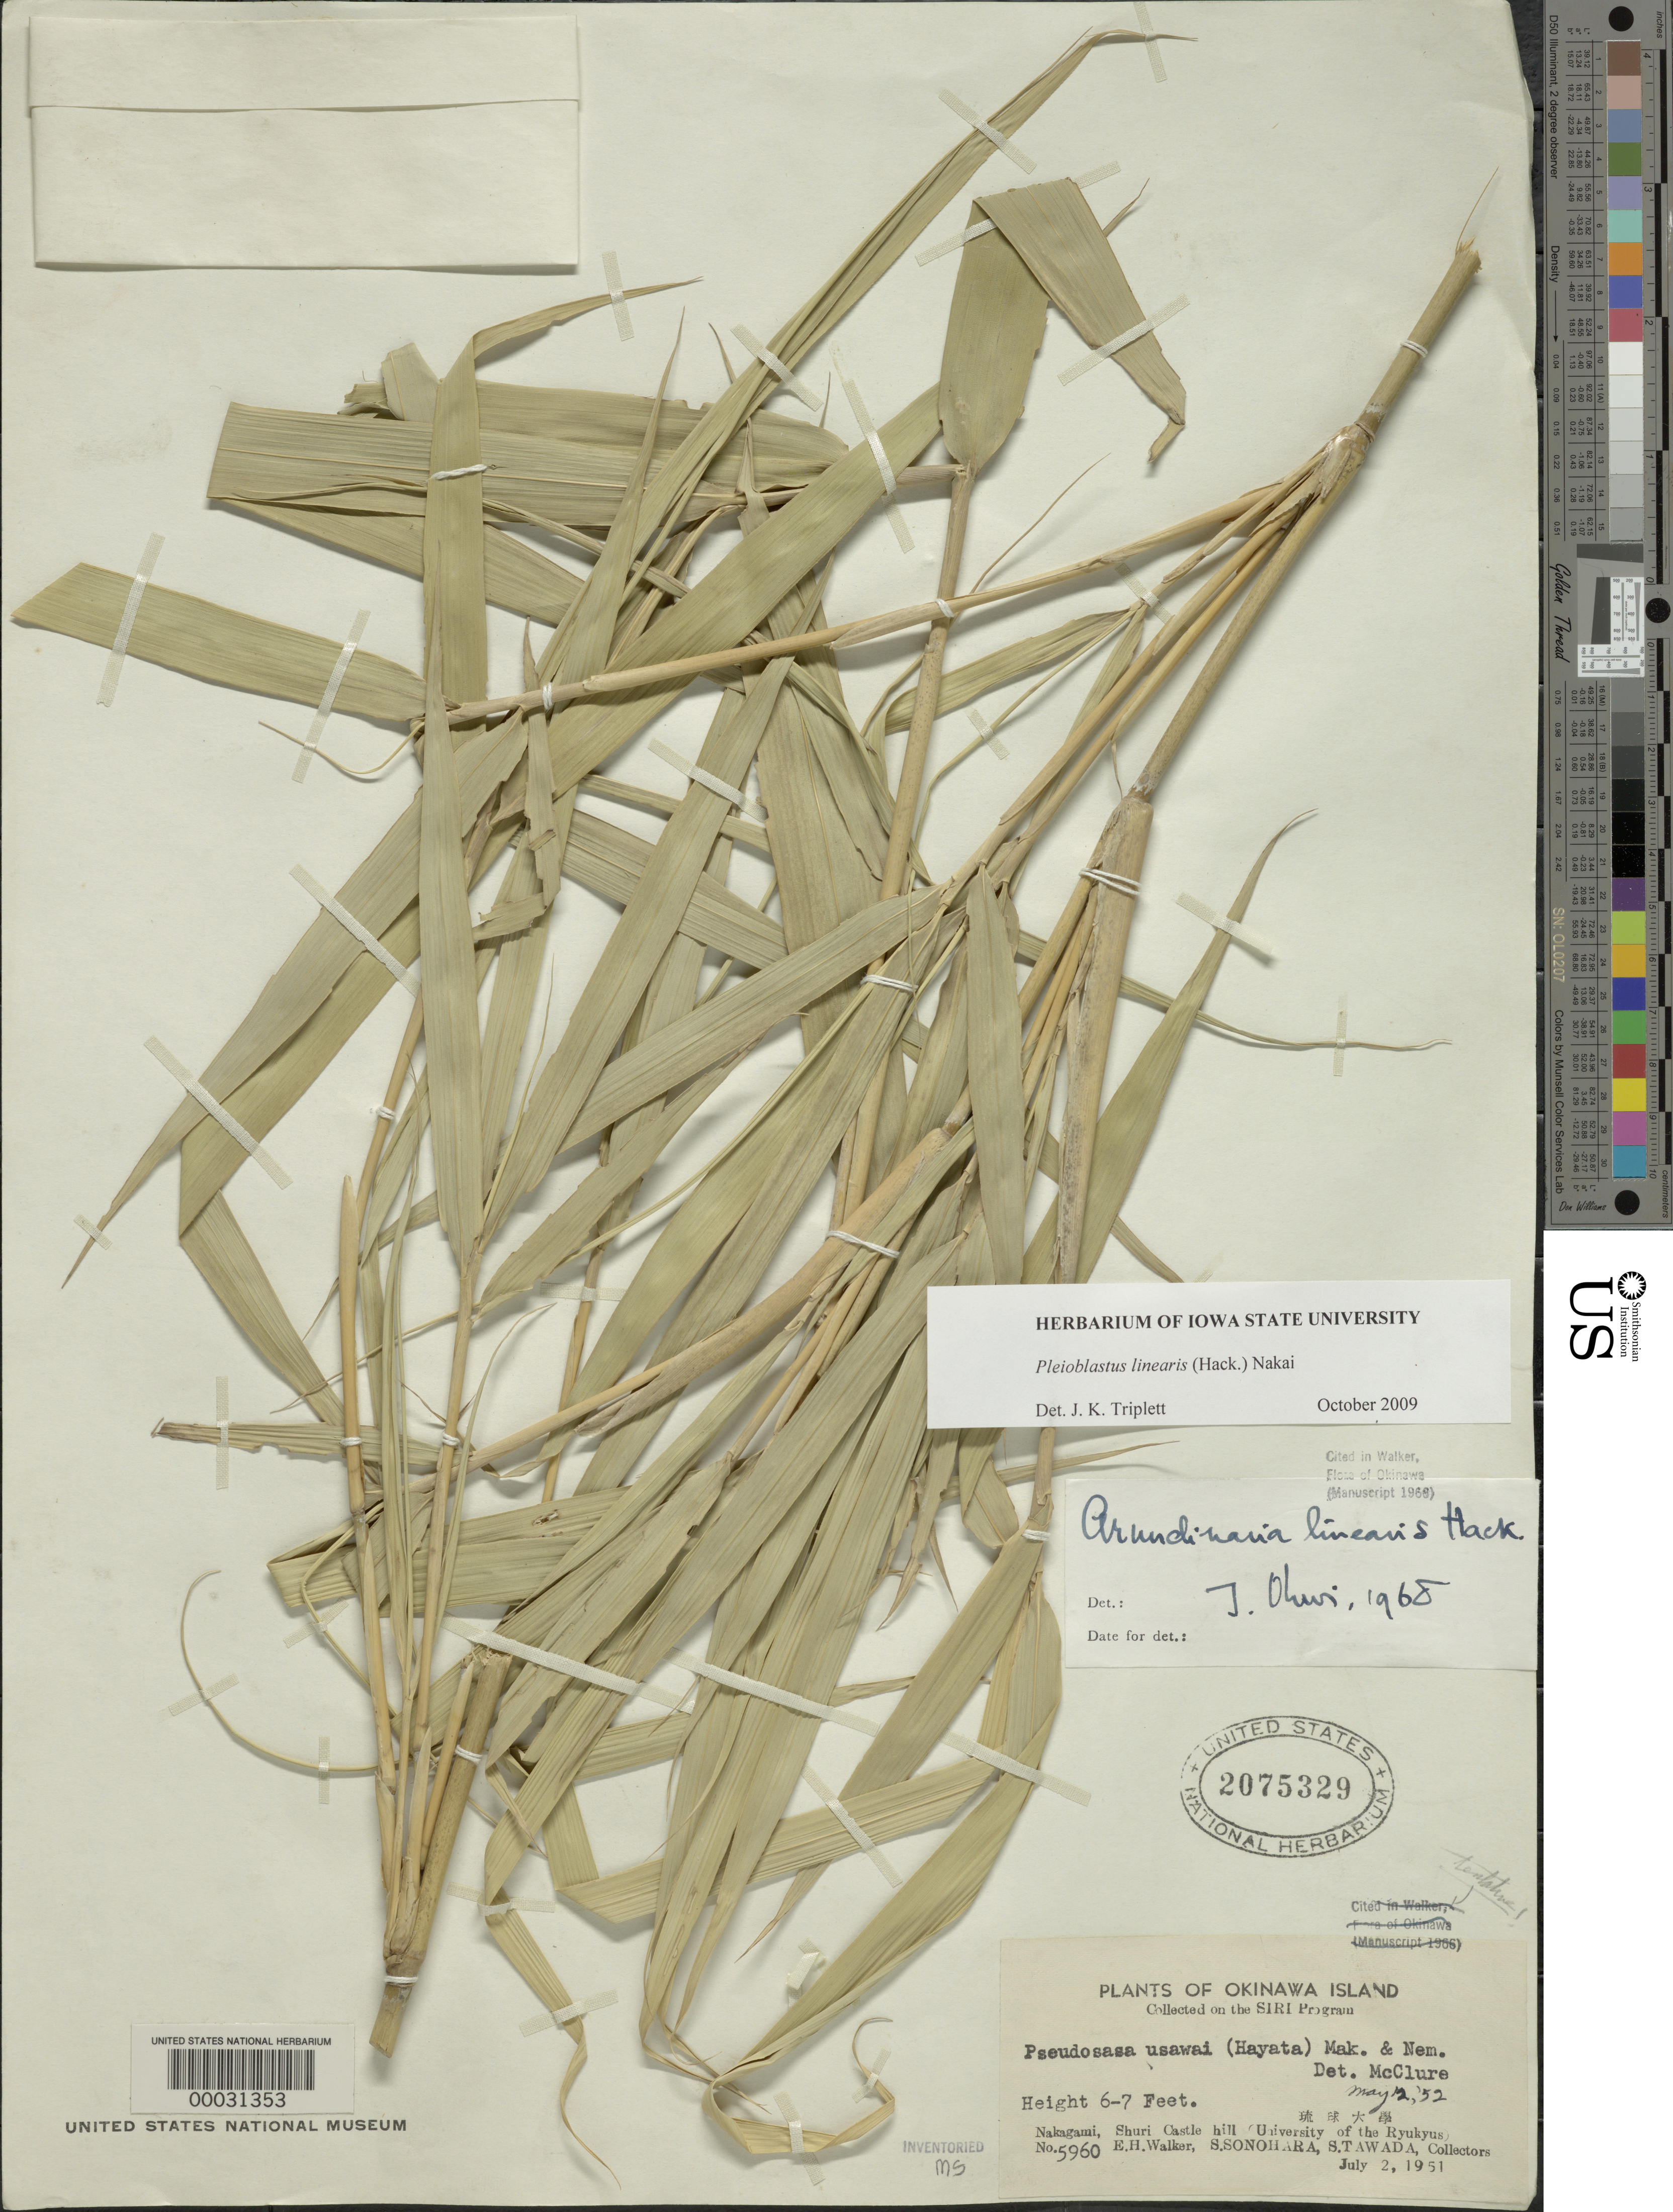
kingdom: Plantae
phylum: Tracheophyta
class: Liliopsida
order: Poales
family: Poaceae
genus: Pleioblastus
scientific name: Pleioblastus linearis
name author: (Hack.) Nakai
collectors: T. Amano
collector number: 5960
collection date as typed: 02 Jul 1951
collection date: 1951-07-02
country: Japan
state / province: Okinawa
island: Ryukyu Is.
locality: Nakagami, Shuri Castle Hill.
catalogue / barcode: US 2075329